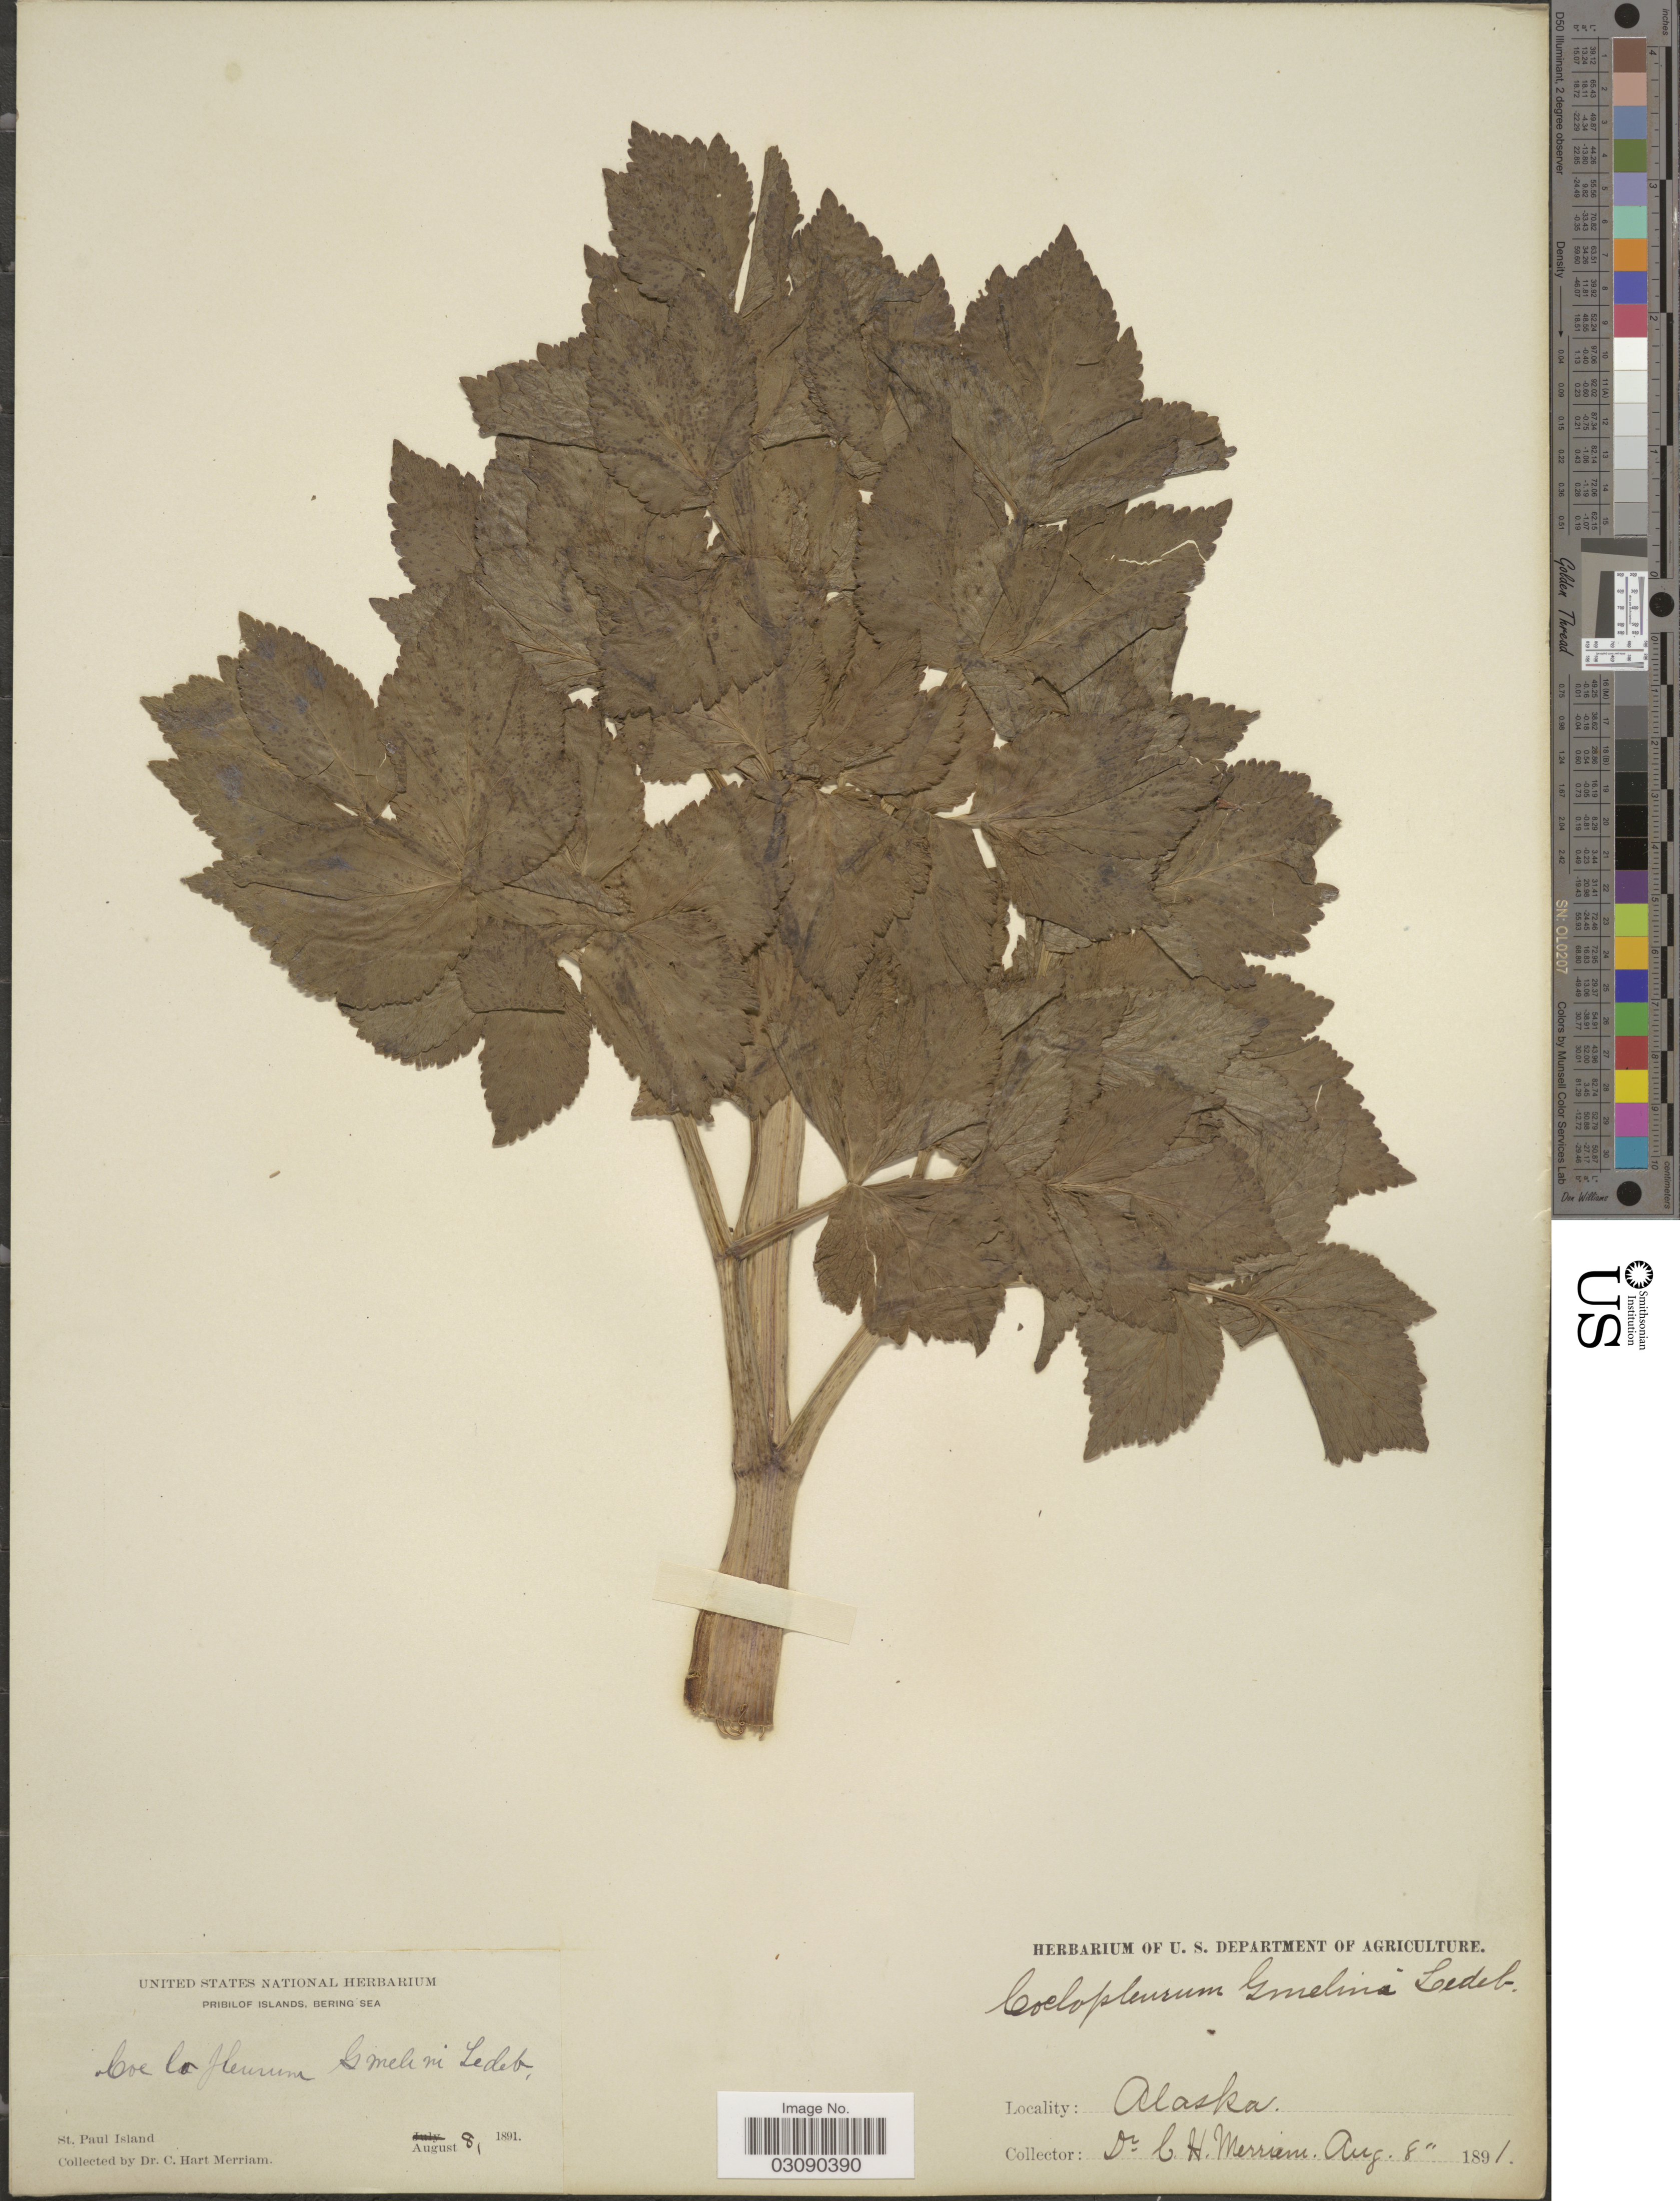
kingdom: Plantae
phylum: Tracheophyta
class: Magnoliopsida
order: Apiales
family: Apiaceae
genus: Angelica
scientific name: Angelica lucida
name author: L.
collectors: C. Merriam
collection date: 1891-08-08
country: United States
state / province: Alaska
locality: Pribilof Islands, Bering Sea, St. Paul Island.